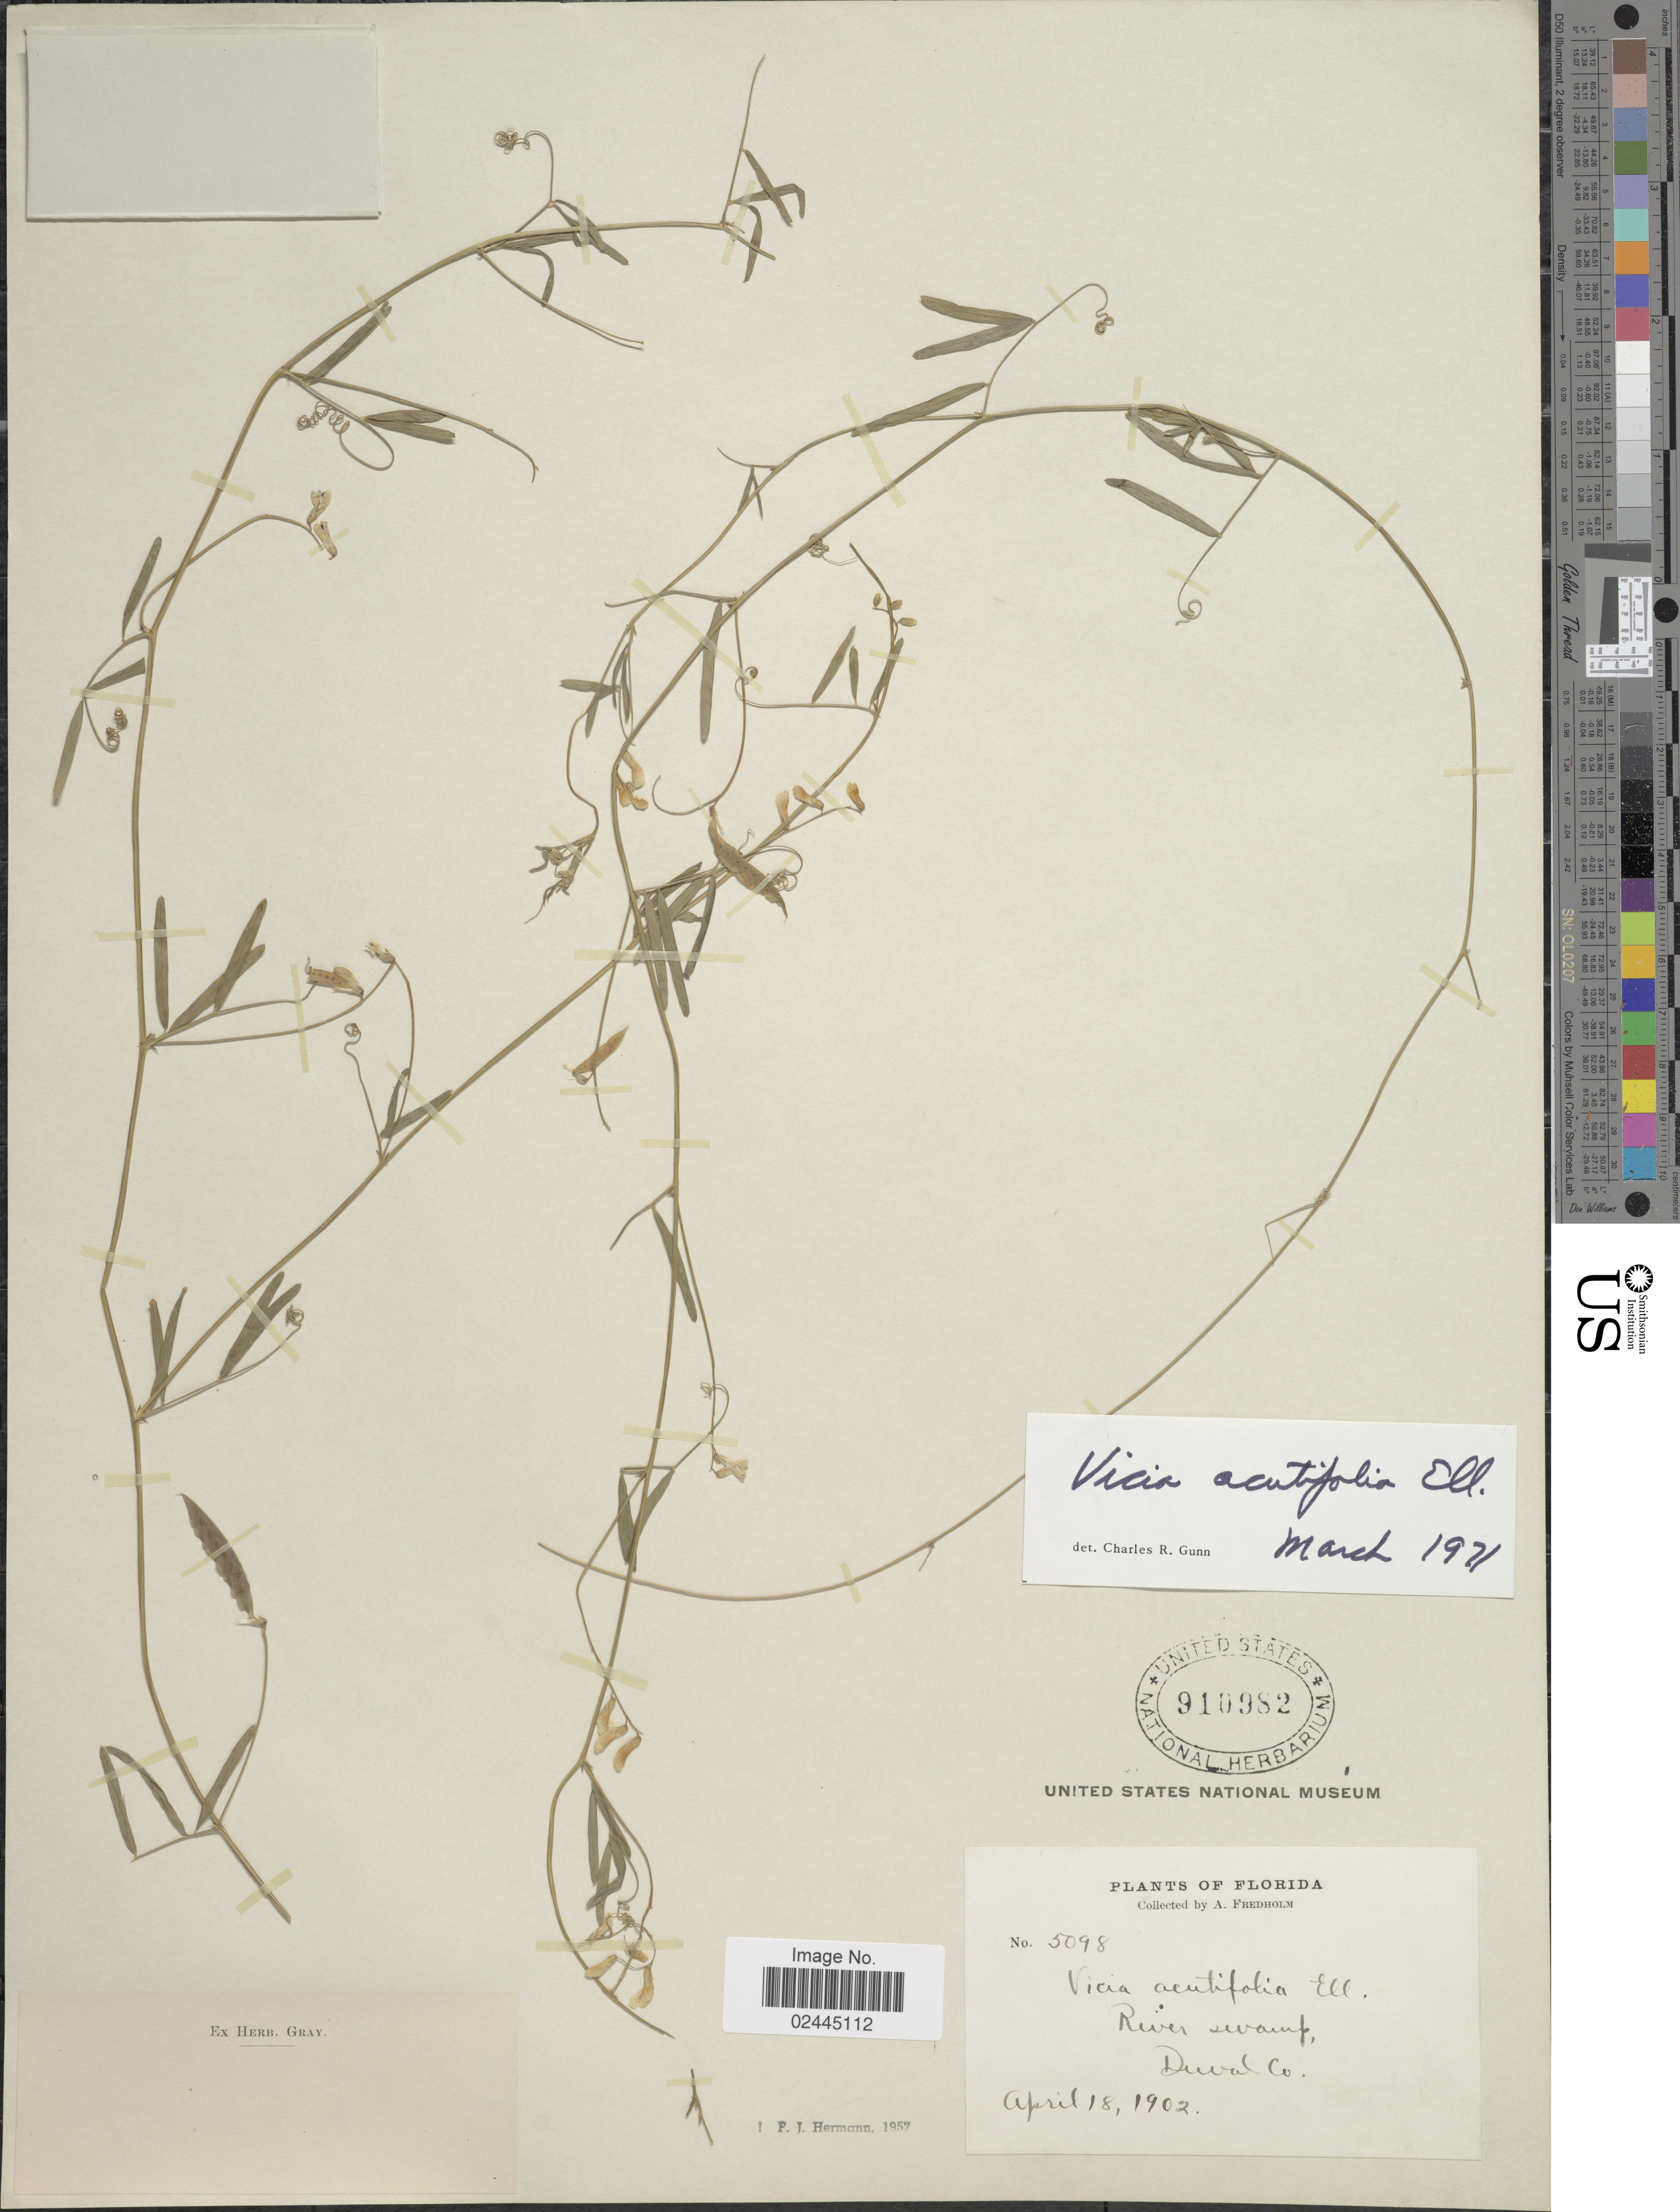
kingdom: Plantae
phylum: Tracheophyta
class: Magnoliopsida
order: Fabales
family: Fabaceae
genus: Vicia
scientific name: Vicia acutifolia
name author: Elliott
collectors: A. Fredholm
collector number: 5098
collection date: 1902-04-18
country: United States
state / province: Florida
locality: River swamp. Duval Co.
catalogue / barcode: US 910982